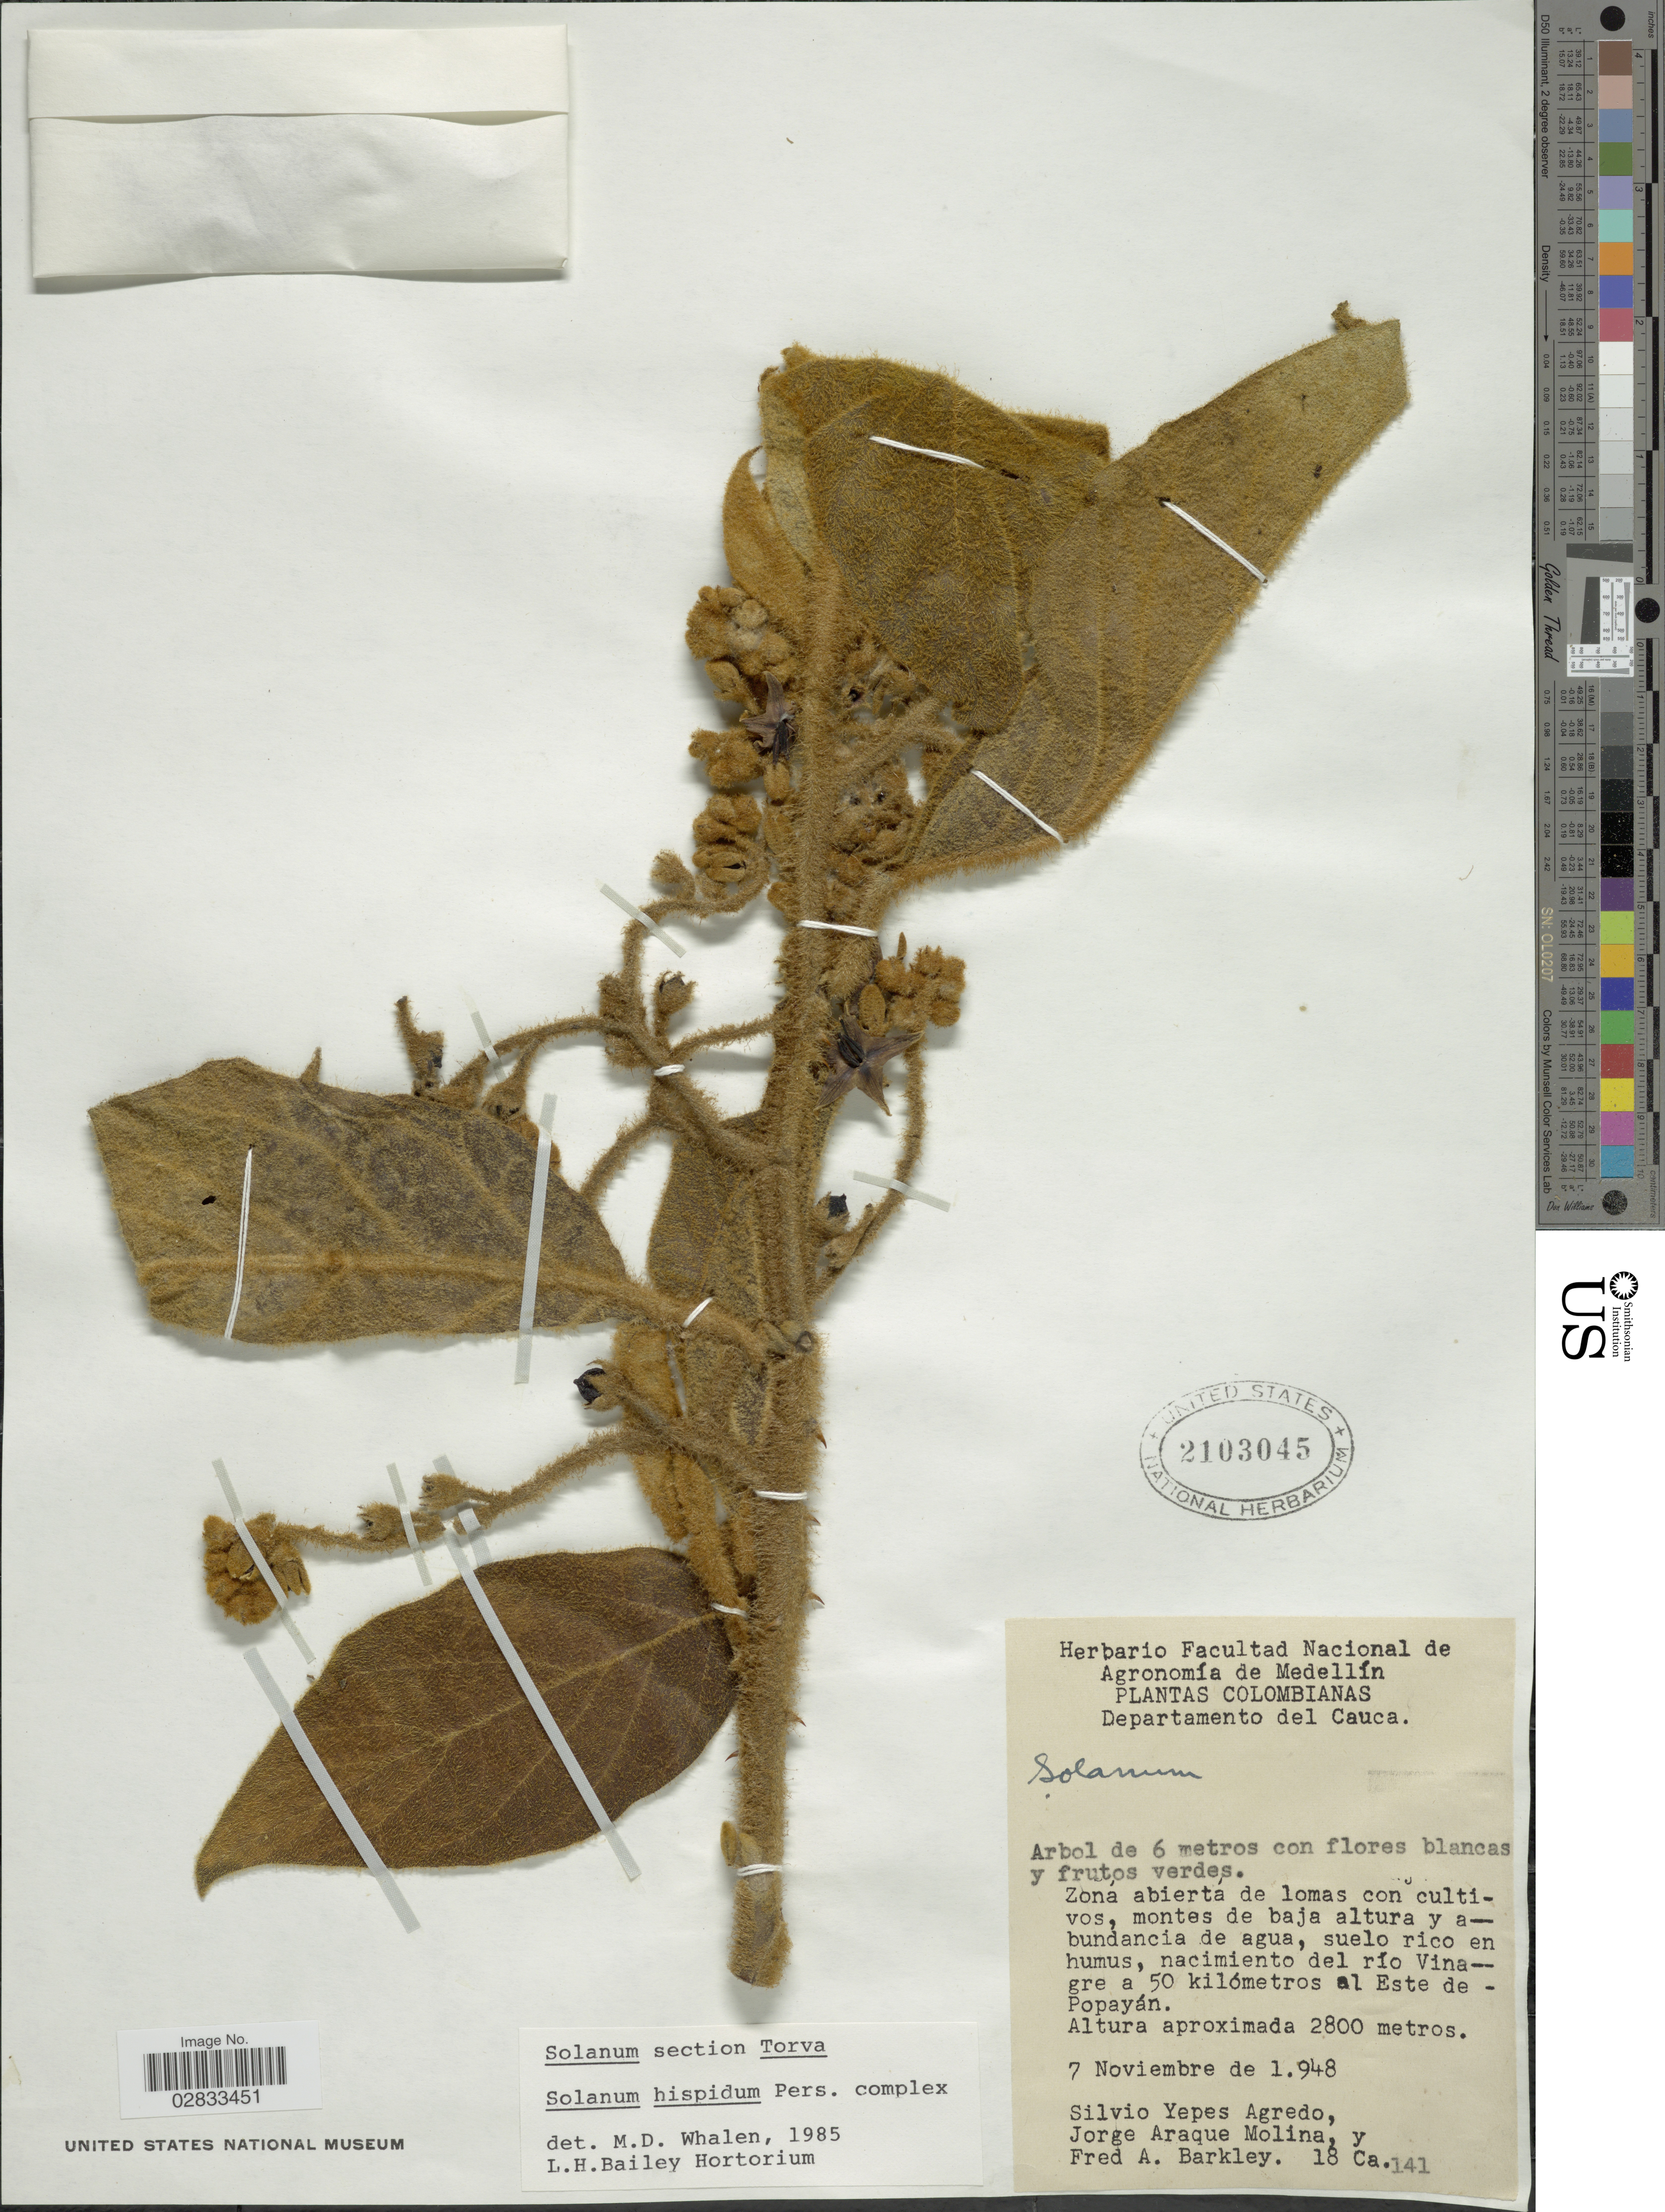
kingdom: Plantae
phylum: Tracheophyta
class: Magnoliopsida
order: Solanales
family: Solanaceae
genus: Solanum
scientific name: Solanum hispidum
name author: Pers.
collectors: S. Yepes-Agredo, J. A. Molina & F. A. Barkley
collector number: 18Ca.141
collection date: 1948-11-07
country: Colombia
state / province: Cauca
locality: Departamento del Cauca. Zoná abiertá de lomas con cultivos, montes de baja altura y abundancia de agua, suelo rico en humus, nacimiento del río Vinagre a 50 kilómetros al Este de Popayán.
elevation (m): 2800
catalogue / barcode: US 2103045